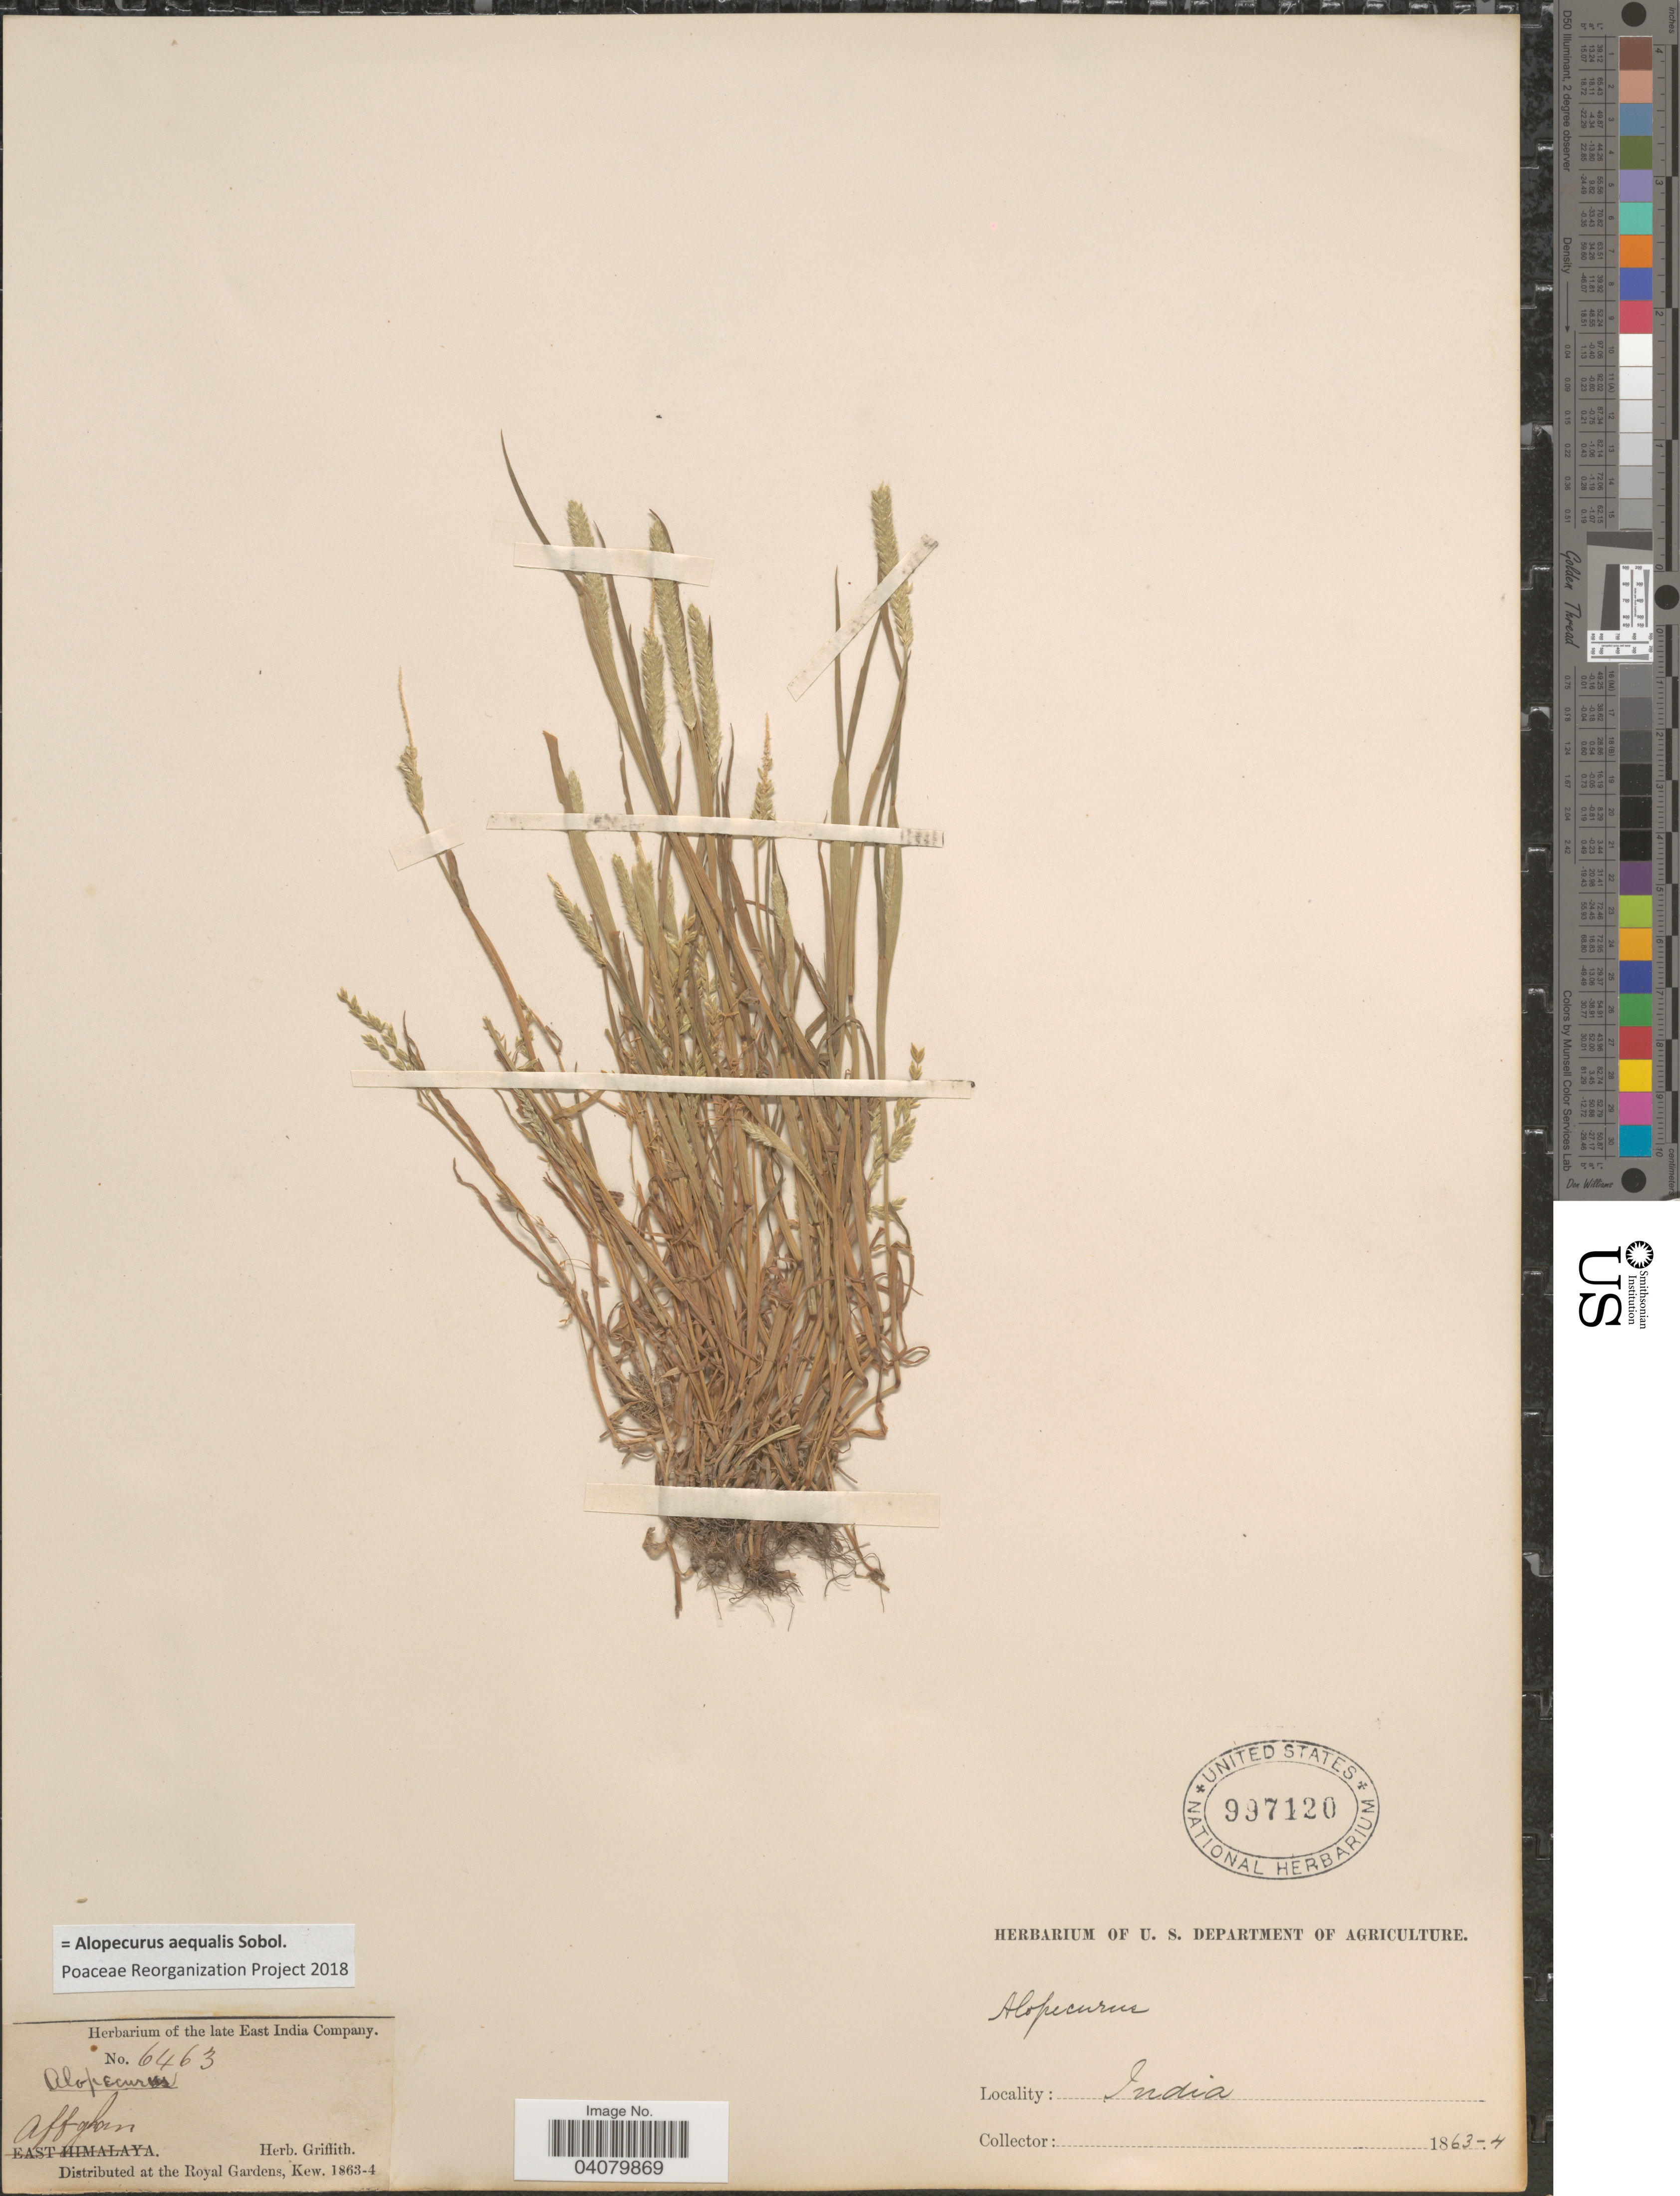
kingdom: Plantae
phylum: Tracheophyta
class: Liliopsida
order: Poales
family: Poaceae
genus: Alopecurus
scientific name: Alopecurus aequalis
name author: Sobol.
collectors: ex herb. Griffith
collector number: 6463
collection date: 1863/1864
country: India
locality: Affghan.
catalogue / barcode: US 997120